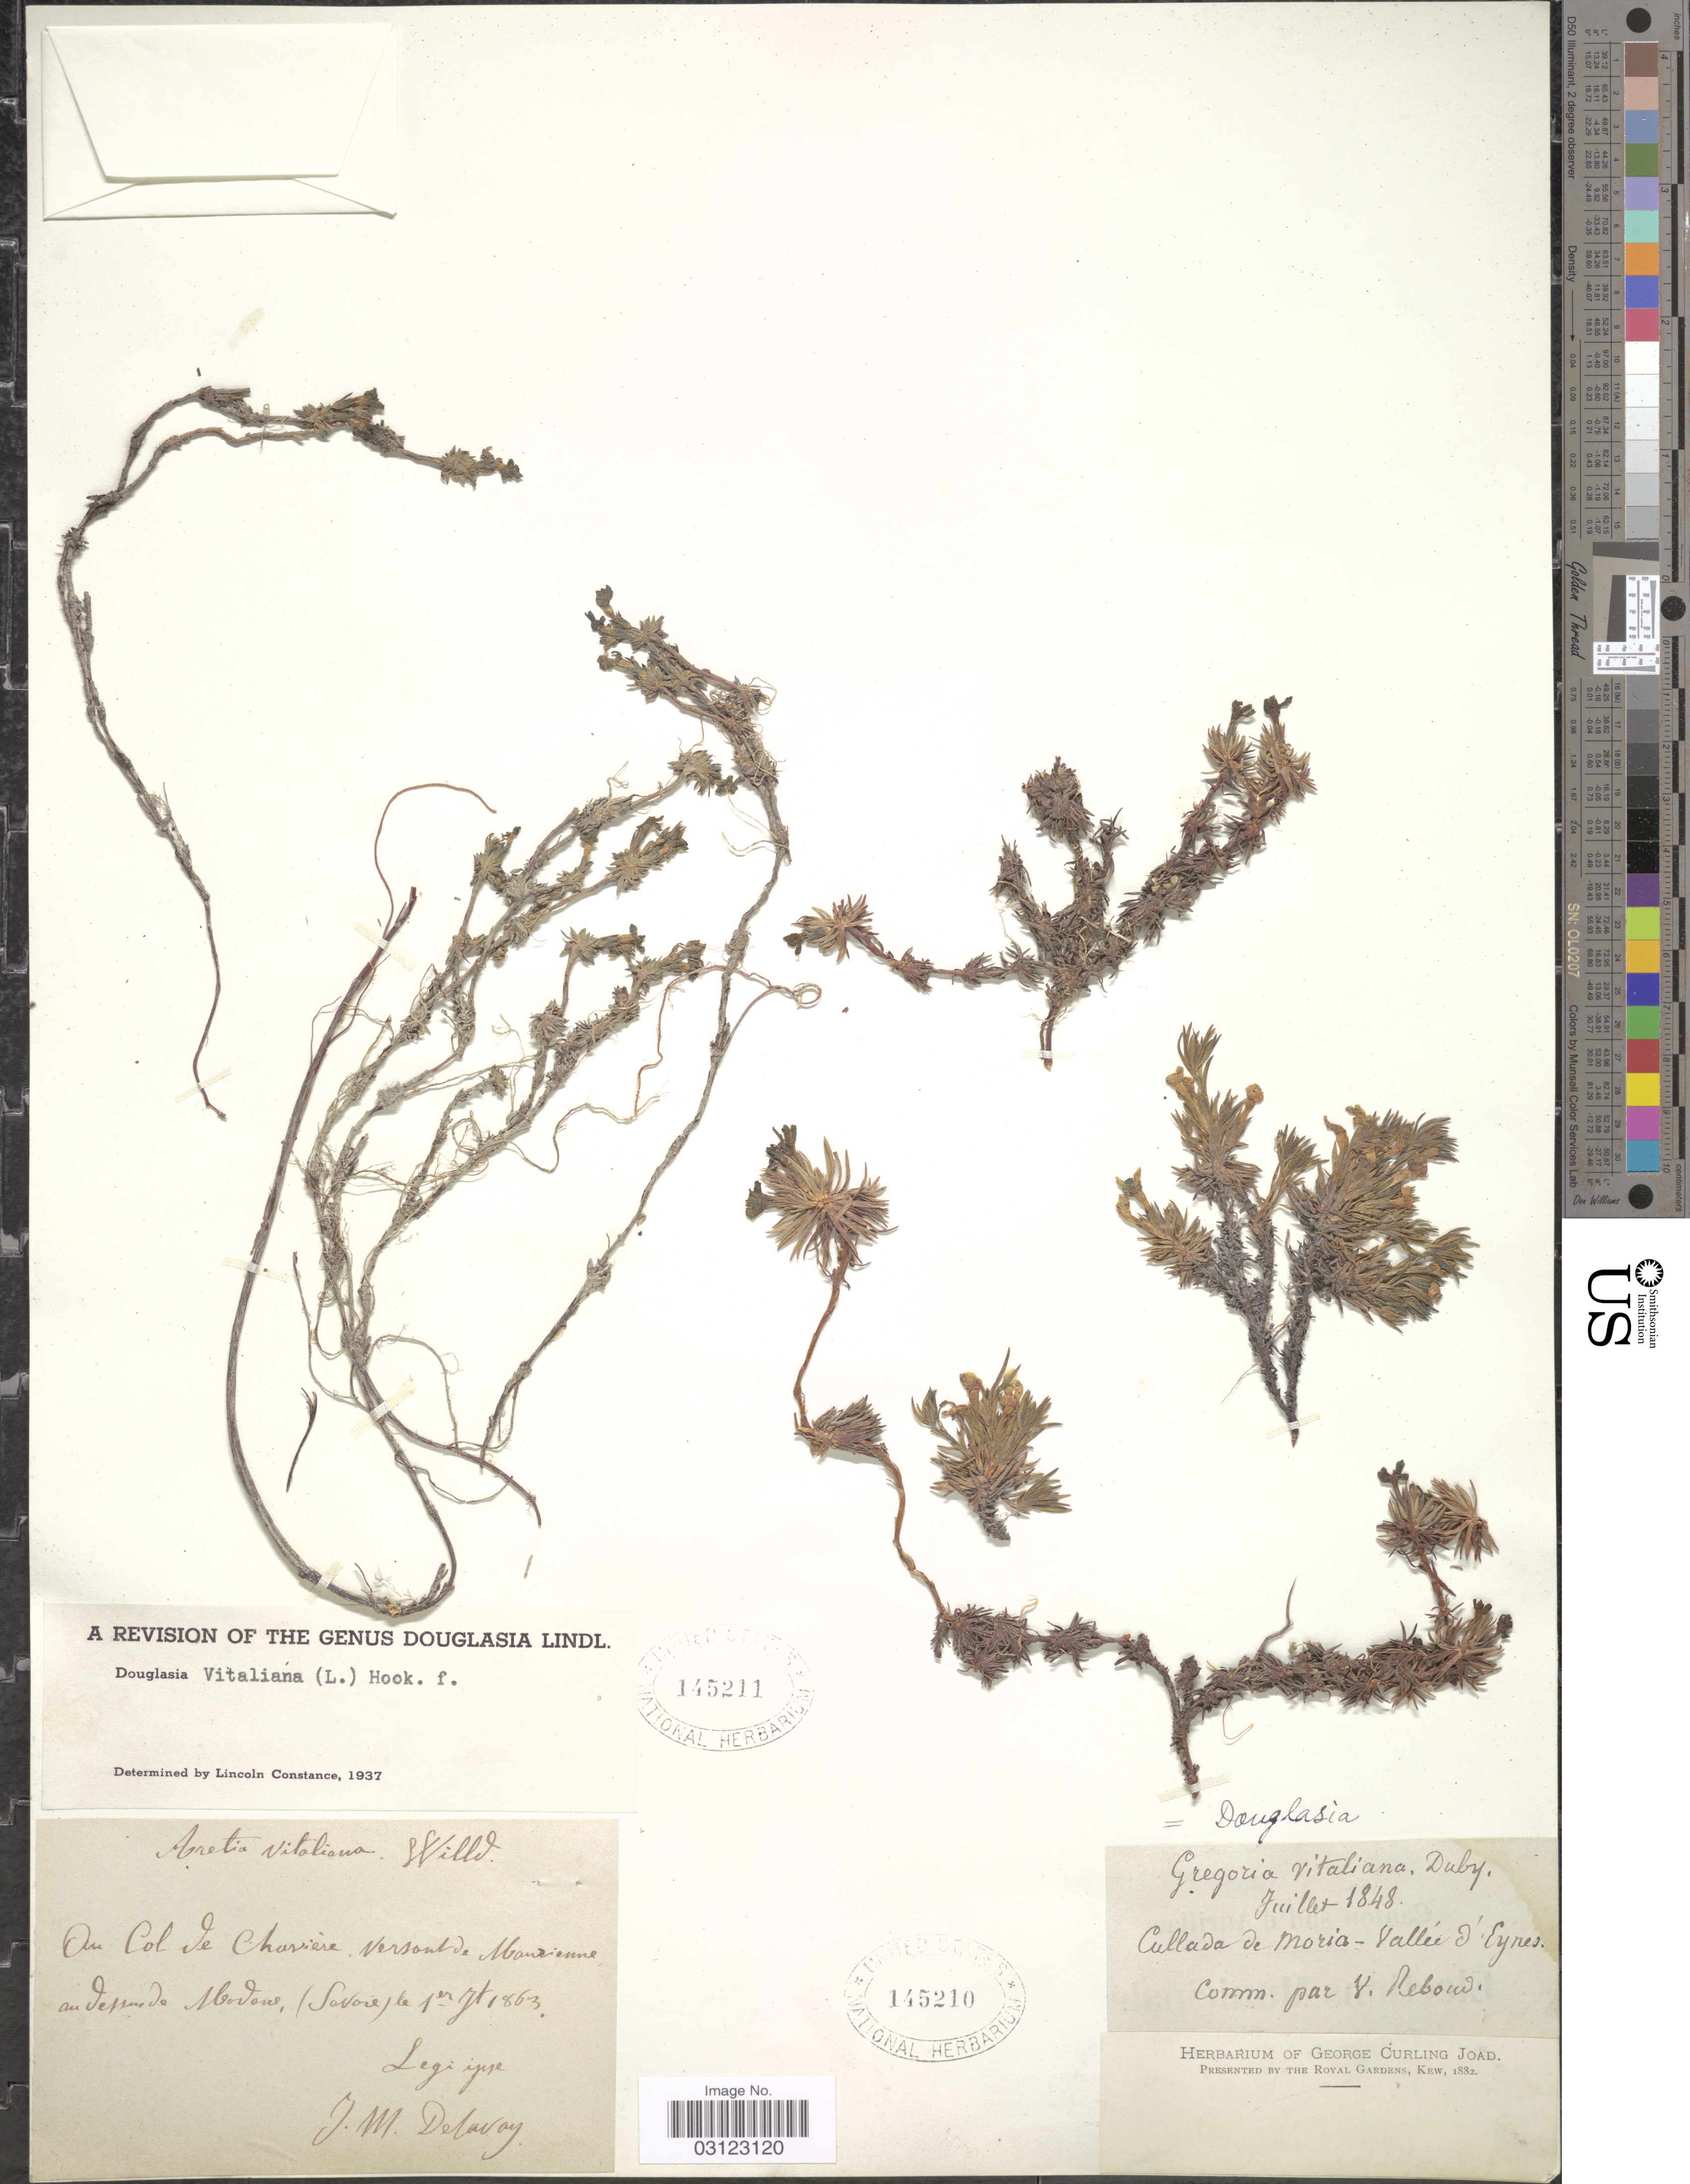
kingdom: Plantae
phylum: Tracheophyta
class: Magnoliopsida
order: Ericales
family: Primulaceae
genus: Douglasia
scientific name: Douglasia vitaliana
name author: (L.) Hook. f. ex B.D. Jacks.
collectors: J. Delavay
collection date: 1863-07-01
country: France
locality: Ou Col de Charière versant de Maurianne, au dessus de Modane, (Savoie).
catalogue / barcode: US 145211